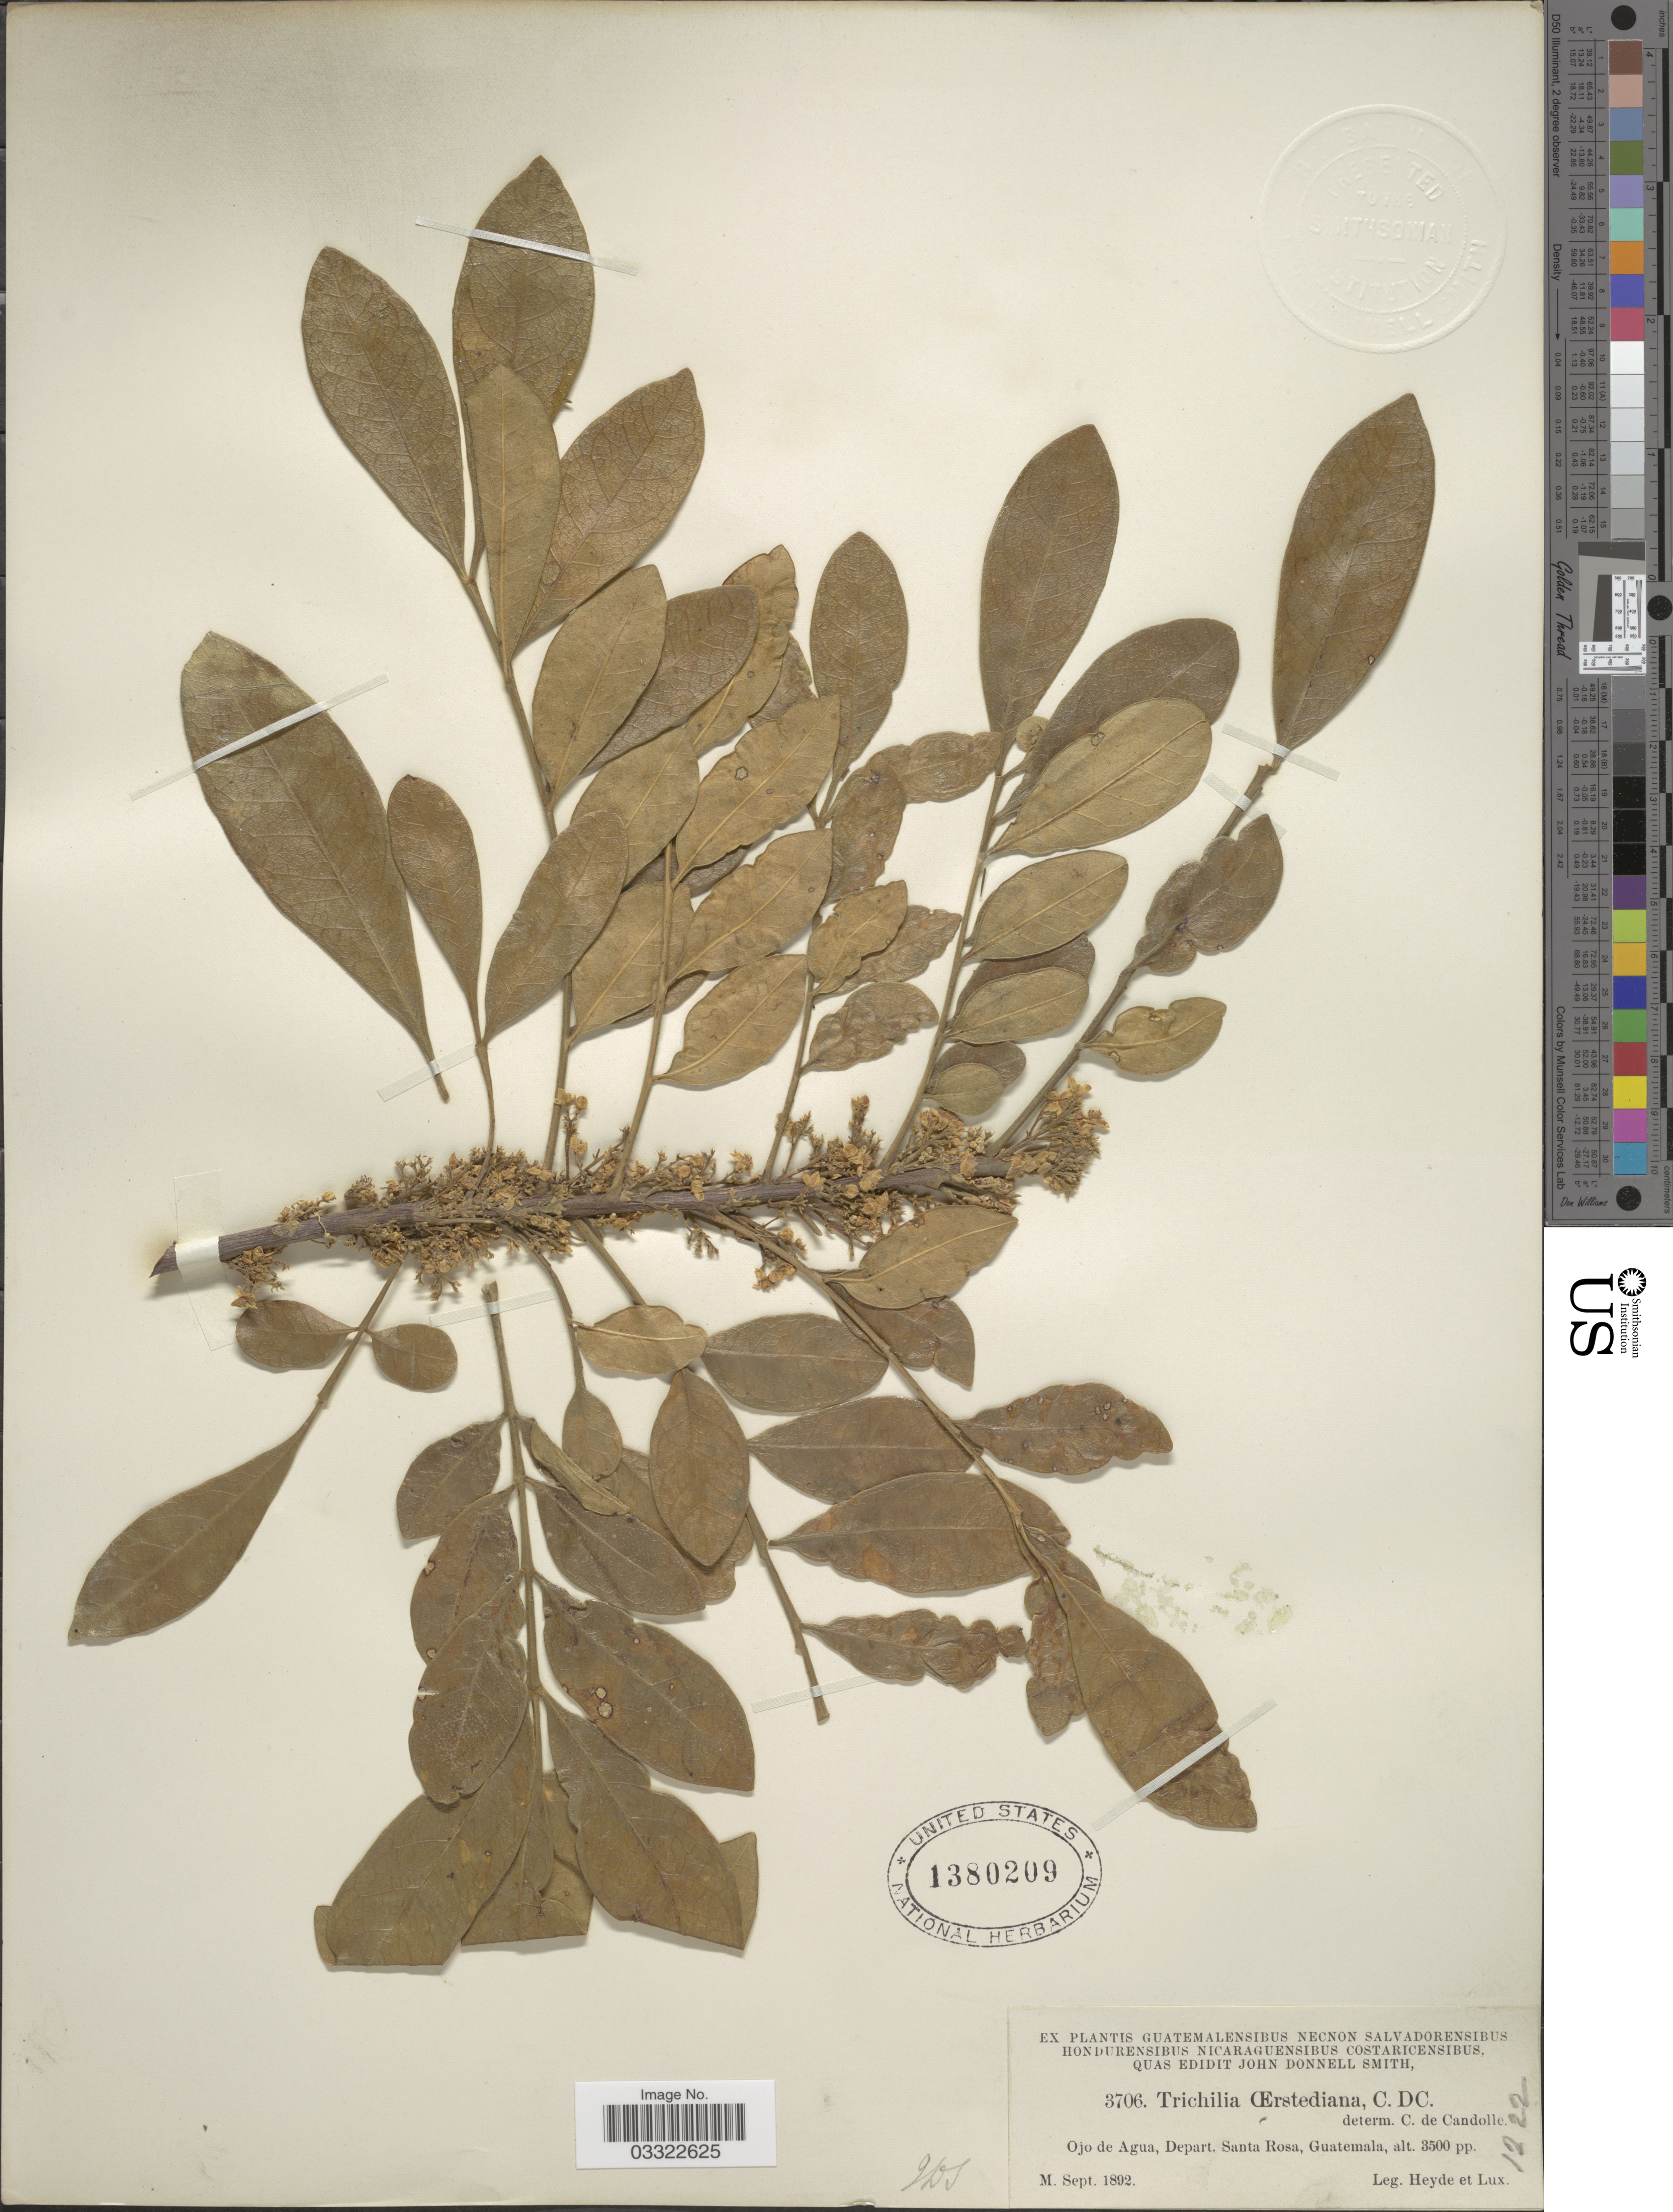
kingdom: Plantae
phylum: Tracheophyta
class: Magnoliopsida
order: Sapindales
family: Meliaceae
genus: Trichilia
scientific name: Trichilia oerstediana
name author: C. DC.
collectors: Heyde & Lux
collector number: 3706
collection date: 1892-09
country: Guatemala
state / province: Santa Rosa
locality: Ojo de Agua, Depart. Santa Rosa.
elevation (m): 1067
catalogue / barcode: US 1380209